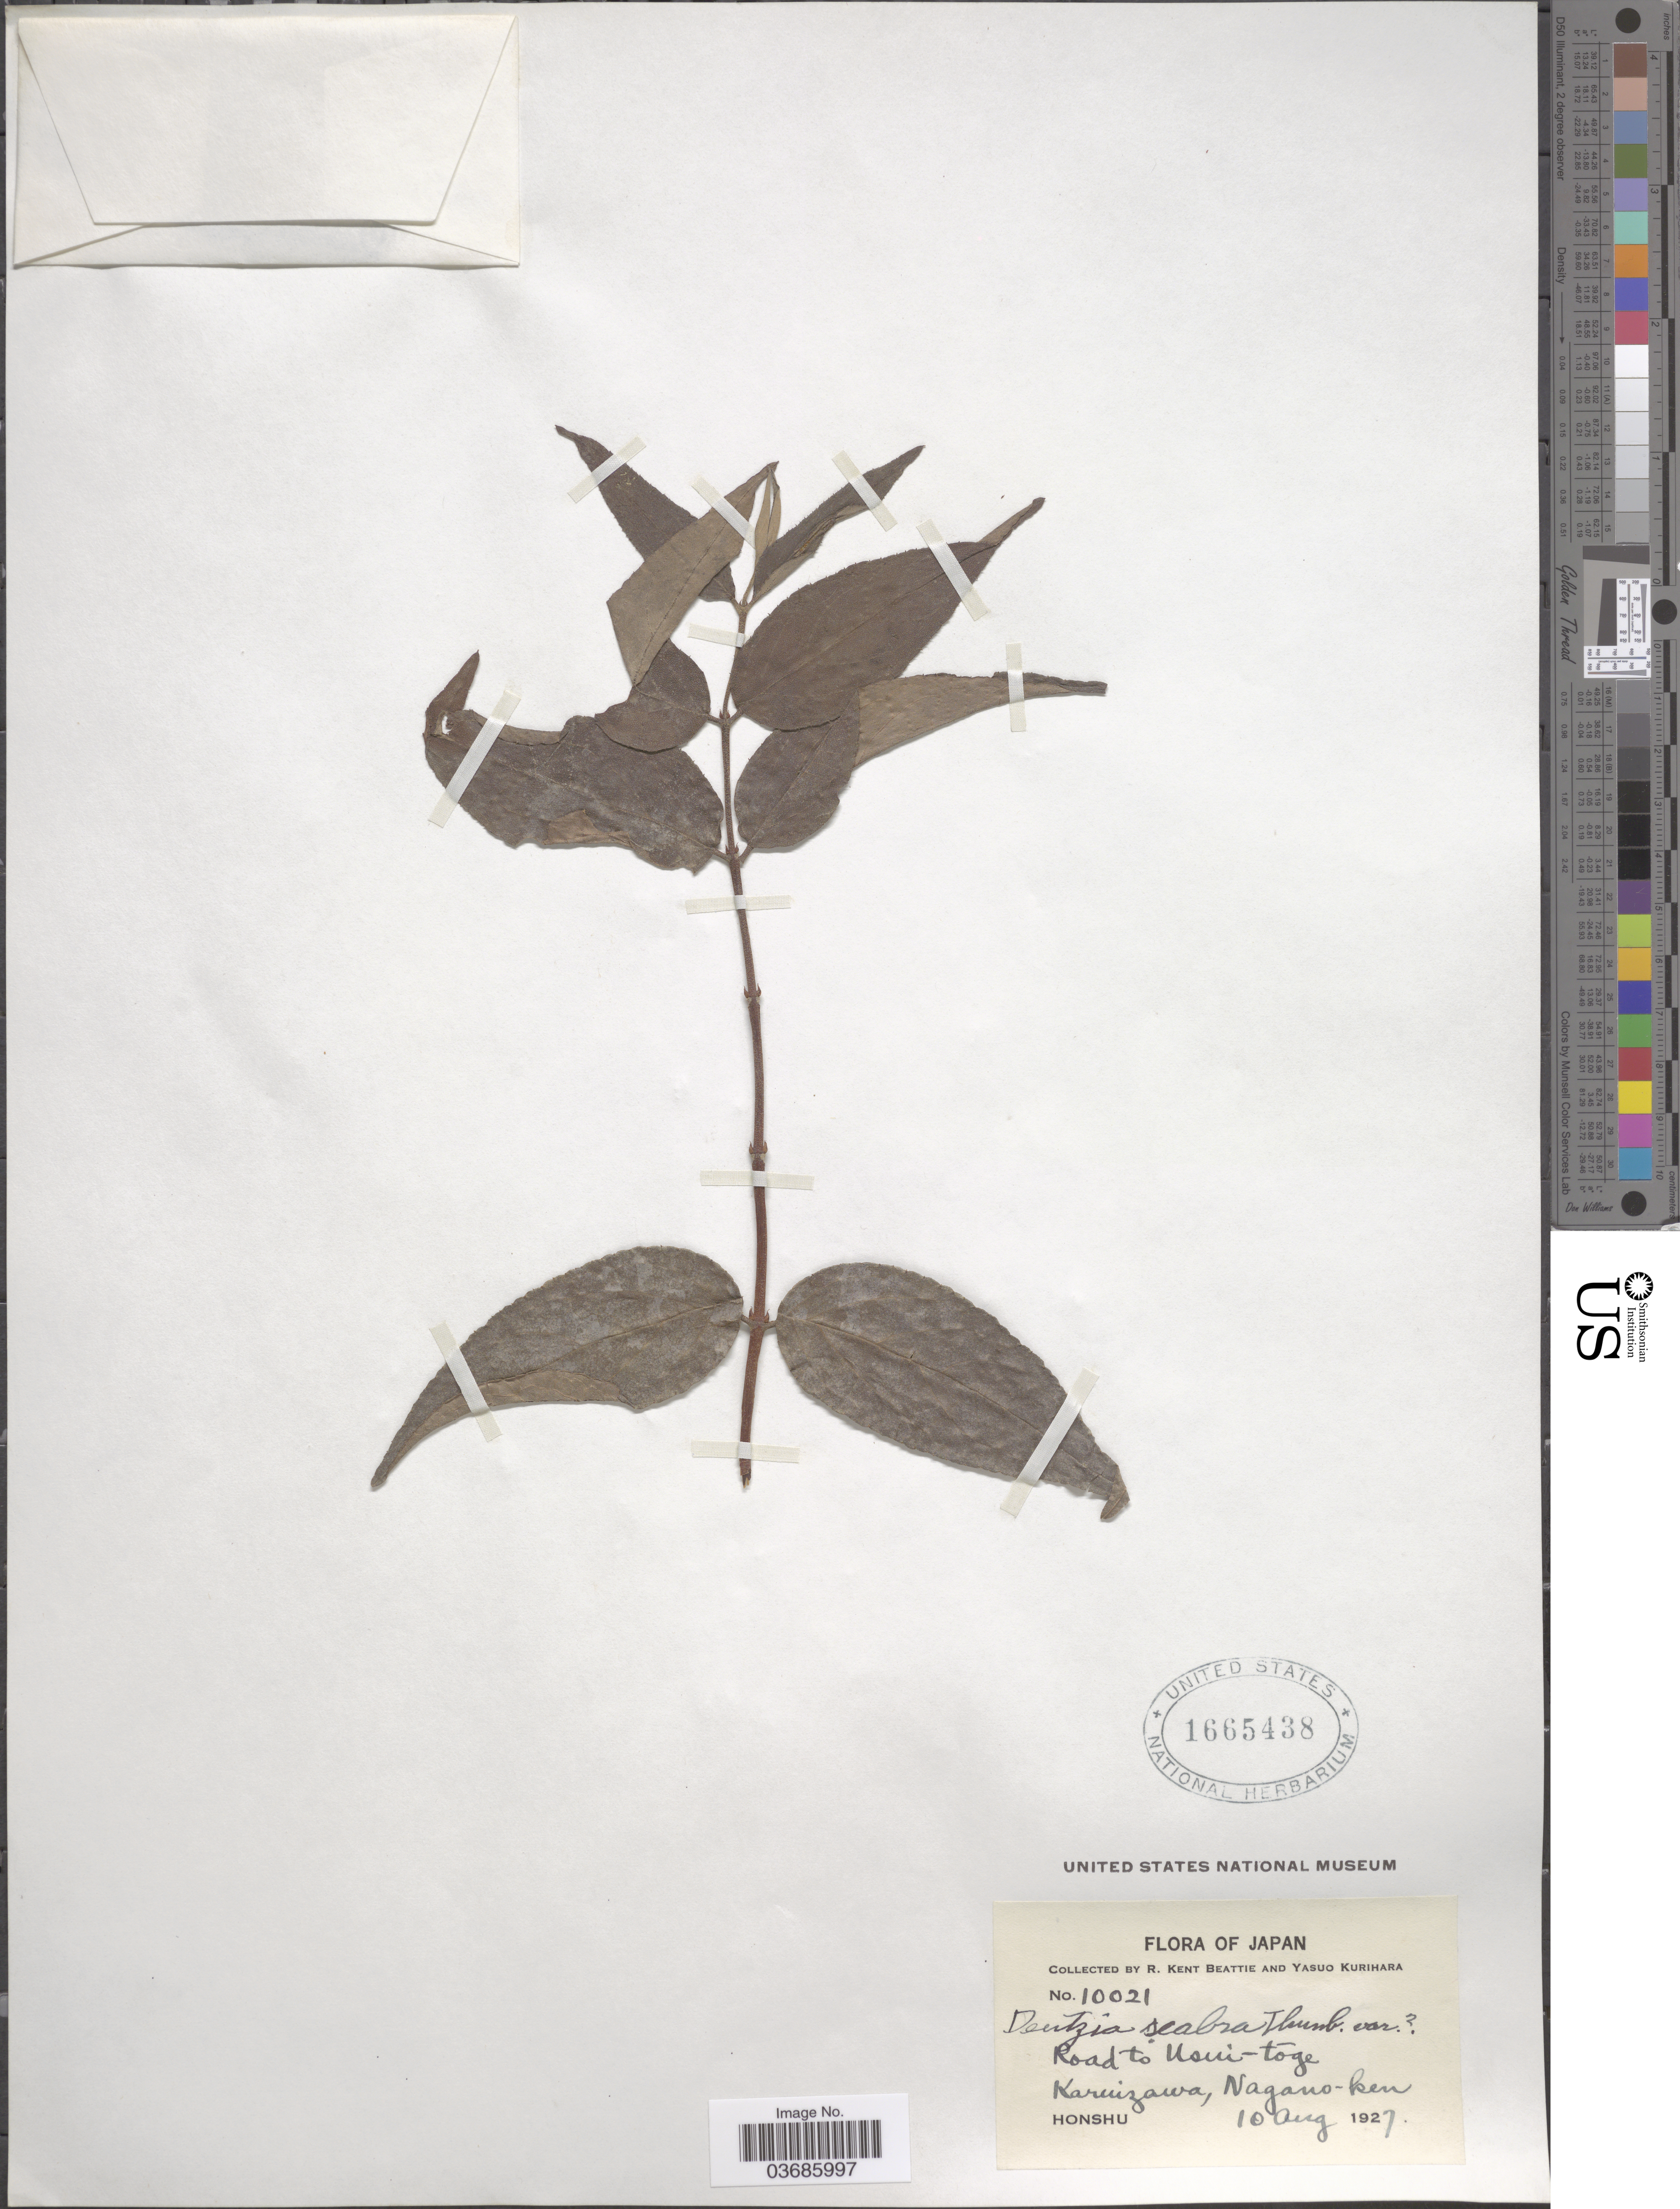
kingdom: Plantae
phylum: Tracheophyta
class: Magnoliopsida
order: Cornales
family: Hydrangeaceae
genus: Deutzia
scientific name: Deutzia scabra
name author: Thunb.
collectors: R. K. Beattie & Y. Kurihara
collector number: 10021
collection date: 1927-08-10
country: Japan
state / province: Nagano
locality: Road to Usui-tōge, Karuizawa, Nagano-ken. Honshu.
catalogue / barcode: US 1665438